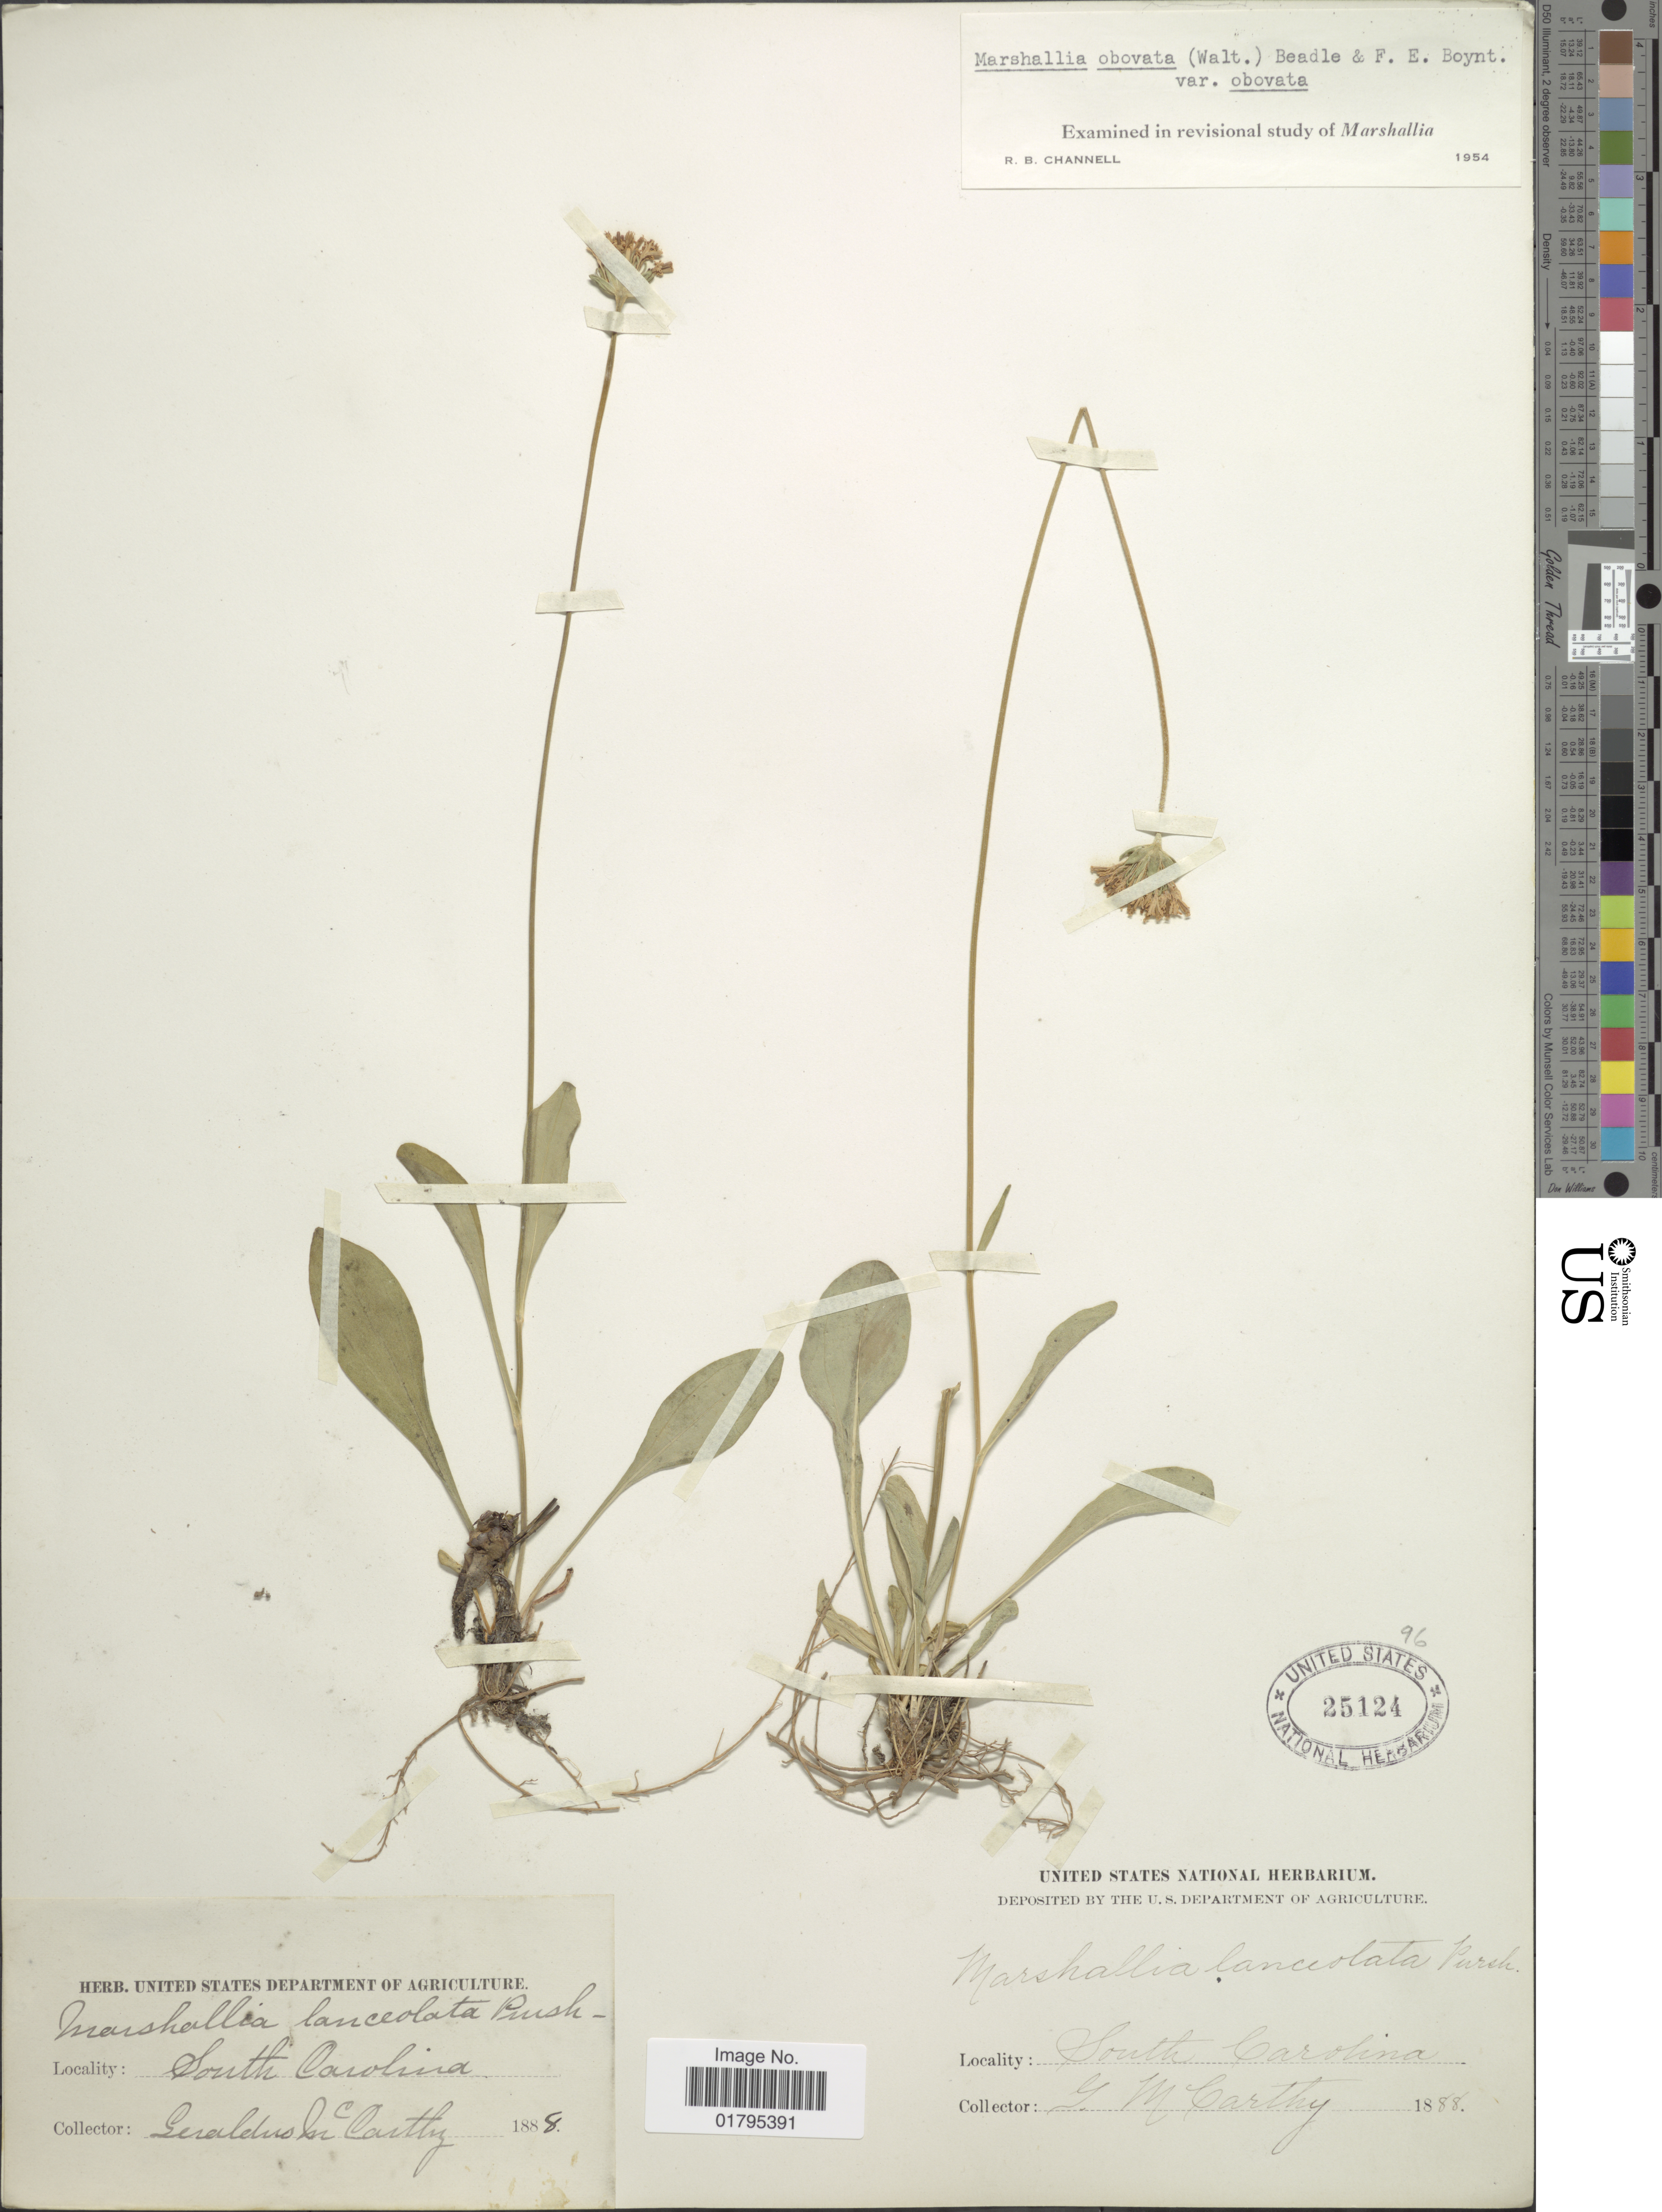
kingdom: Plantae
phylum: Tracheophyta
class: Magnoliopsida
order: Asterales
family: Asteraceae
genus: Marshallia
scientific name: Marshallia obovata var. obovata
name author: (Walter) Beadle & F.E. Boynton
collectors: M. McCarthy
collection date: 1888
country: United States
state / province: South Carolina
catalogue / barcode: US 25124